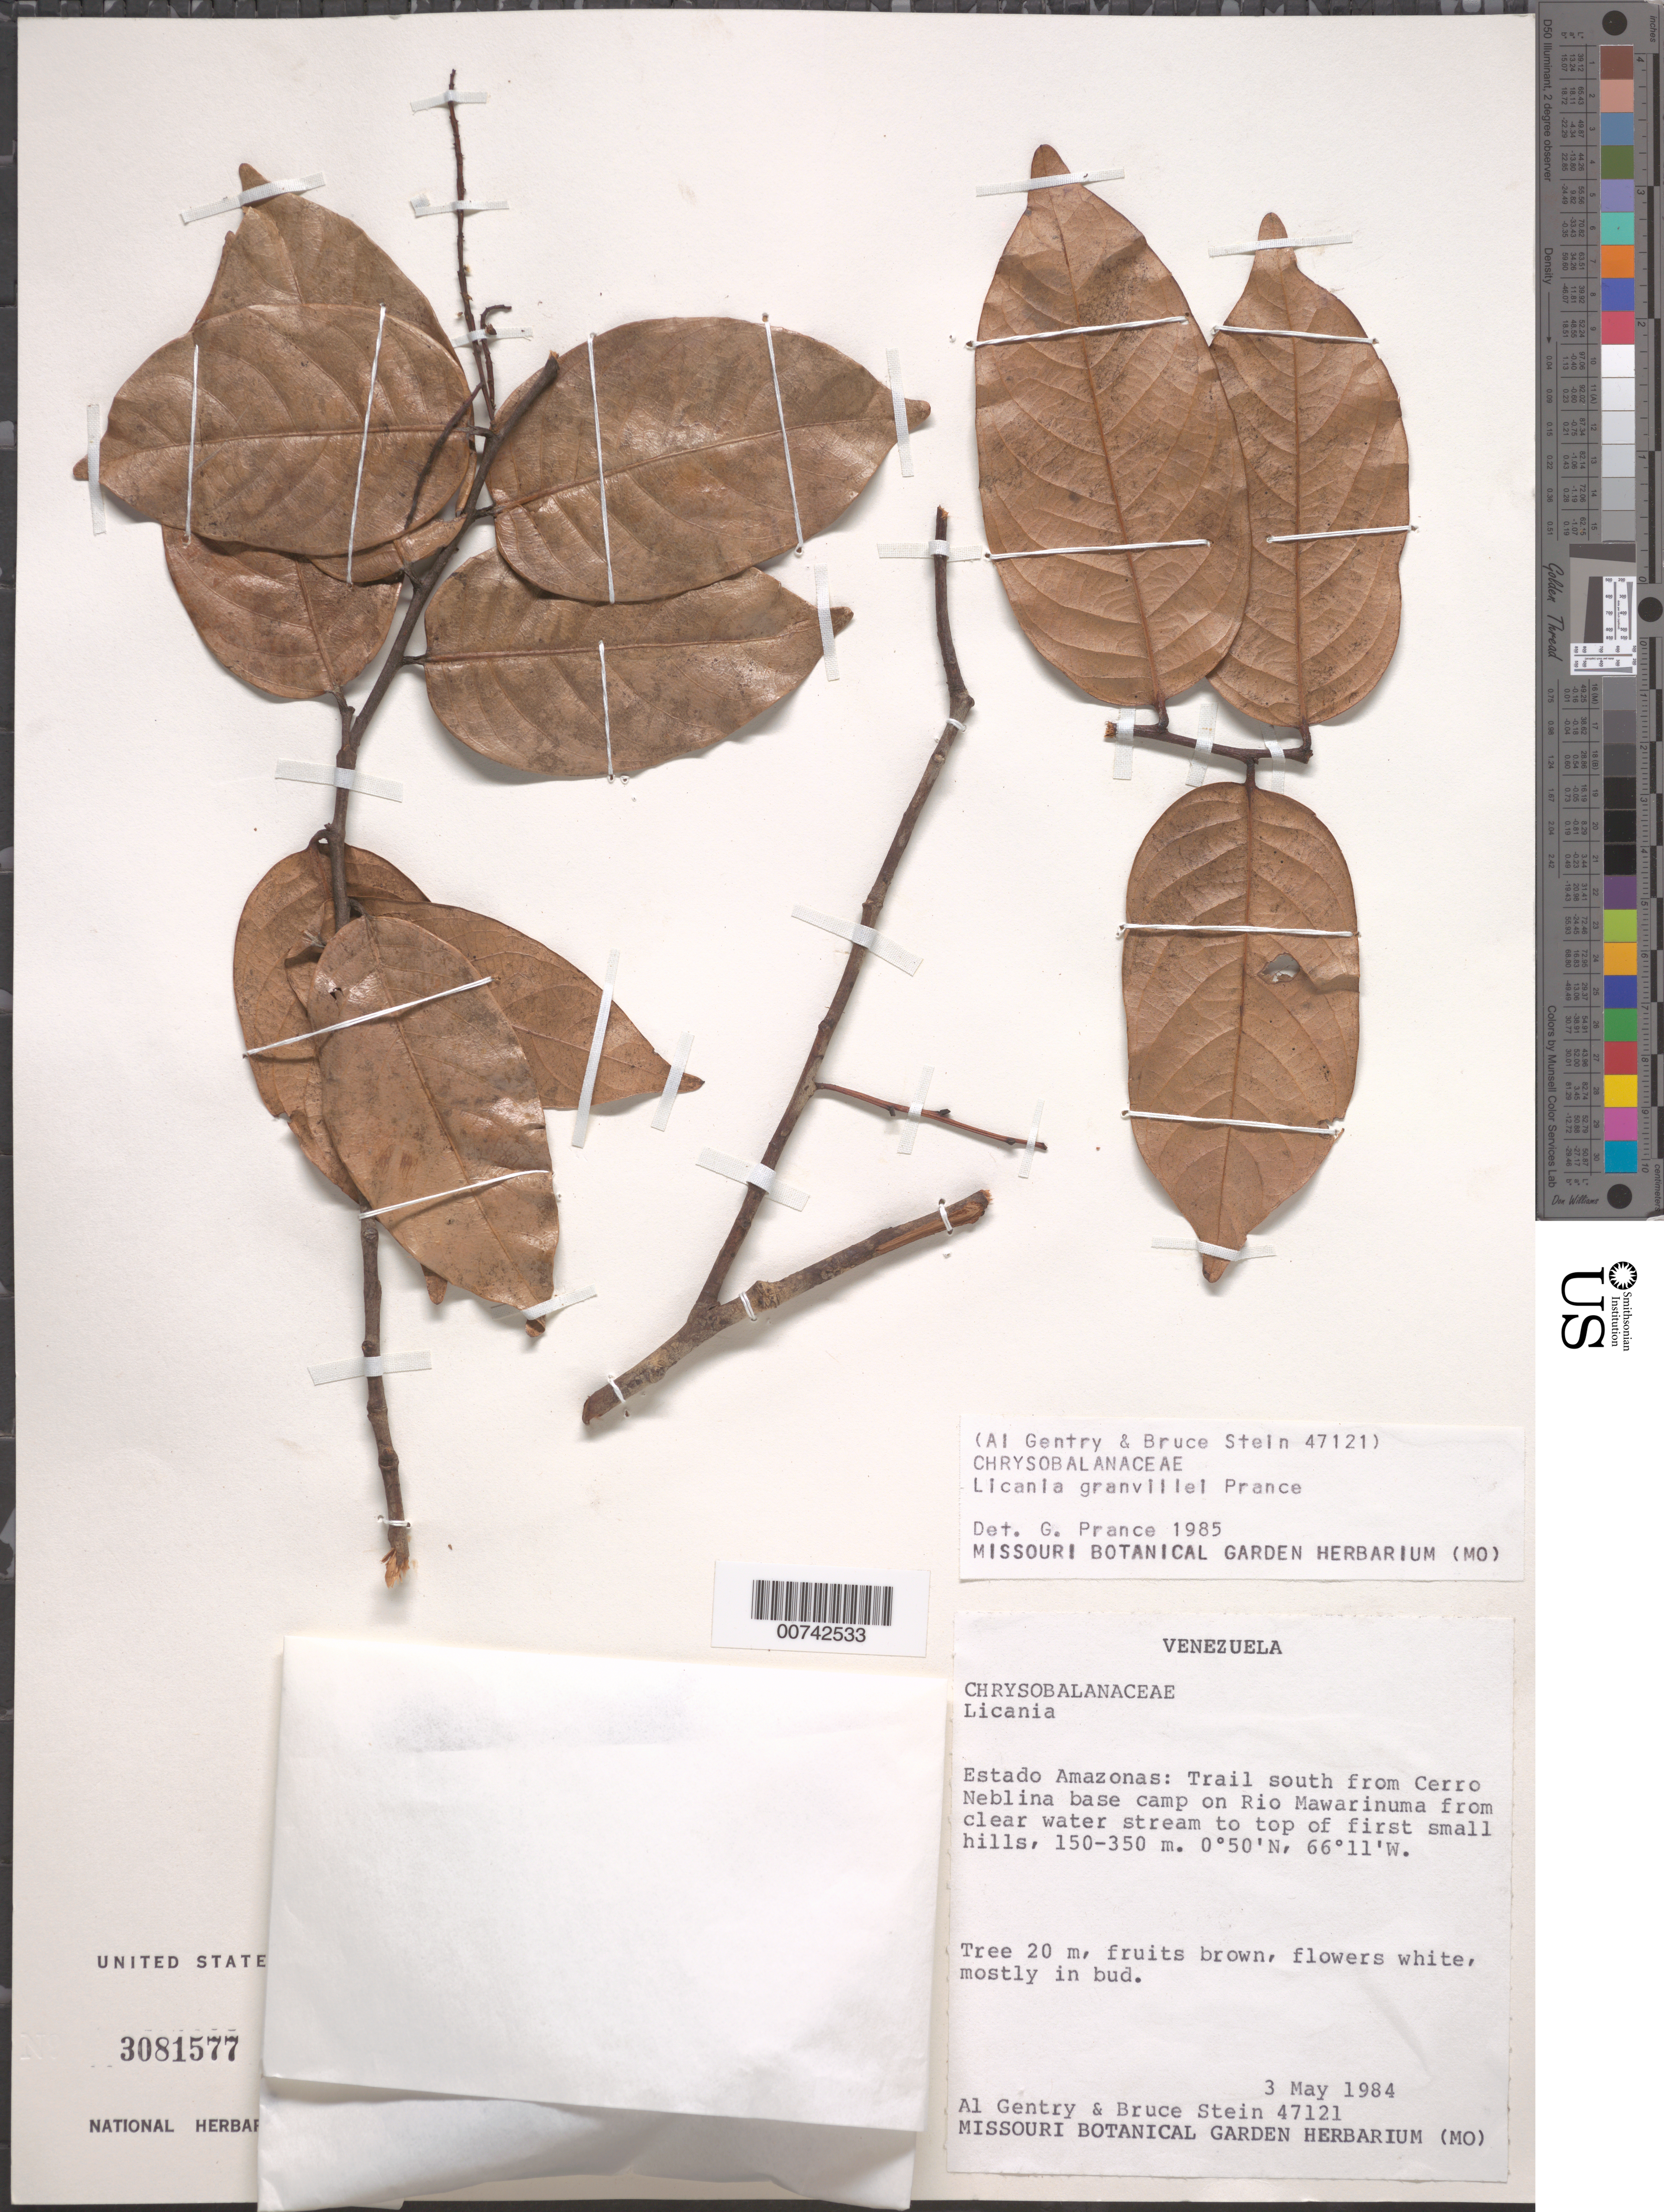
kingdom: Plantae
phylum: Tracheophyta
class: Magnoliopsida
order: Malpighiales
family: Chrysobalanaceae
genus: Leptobalanus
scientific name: Leptobalanus granvillei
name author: (Prance) Sothers & Prance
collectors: A. H. Gentry & B. Stein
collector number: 47121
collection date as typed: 3-May-84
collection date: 1984-05-03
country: Venezuela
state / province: Amazonas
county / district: Río Negro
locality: Cerro de La Neblina, base camp along Río Mawarinuma, trail south from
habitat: Clear water stream to top of first small hills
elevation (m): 150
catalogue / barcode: US 3081577